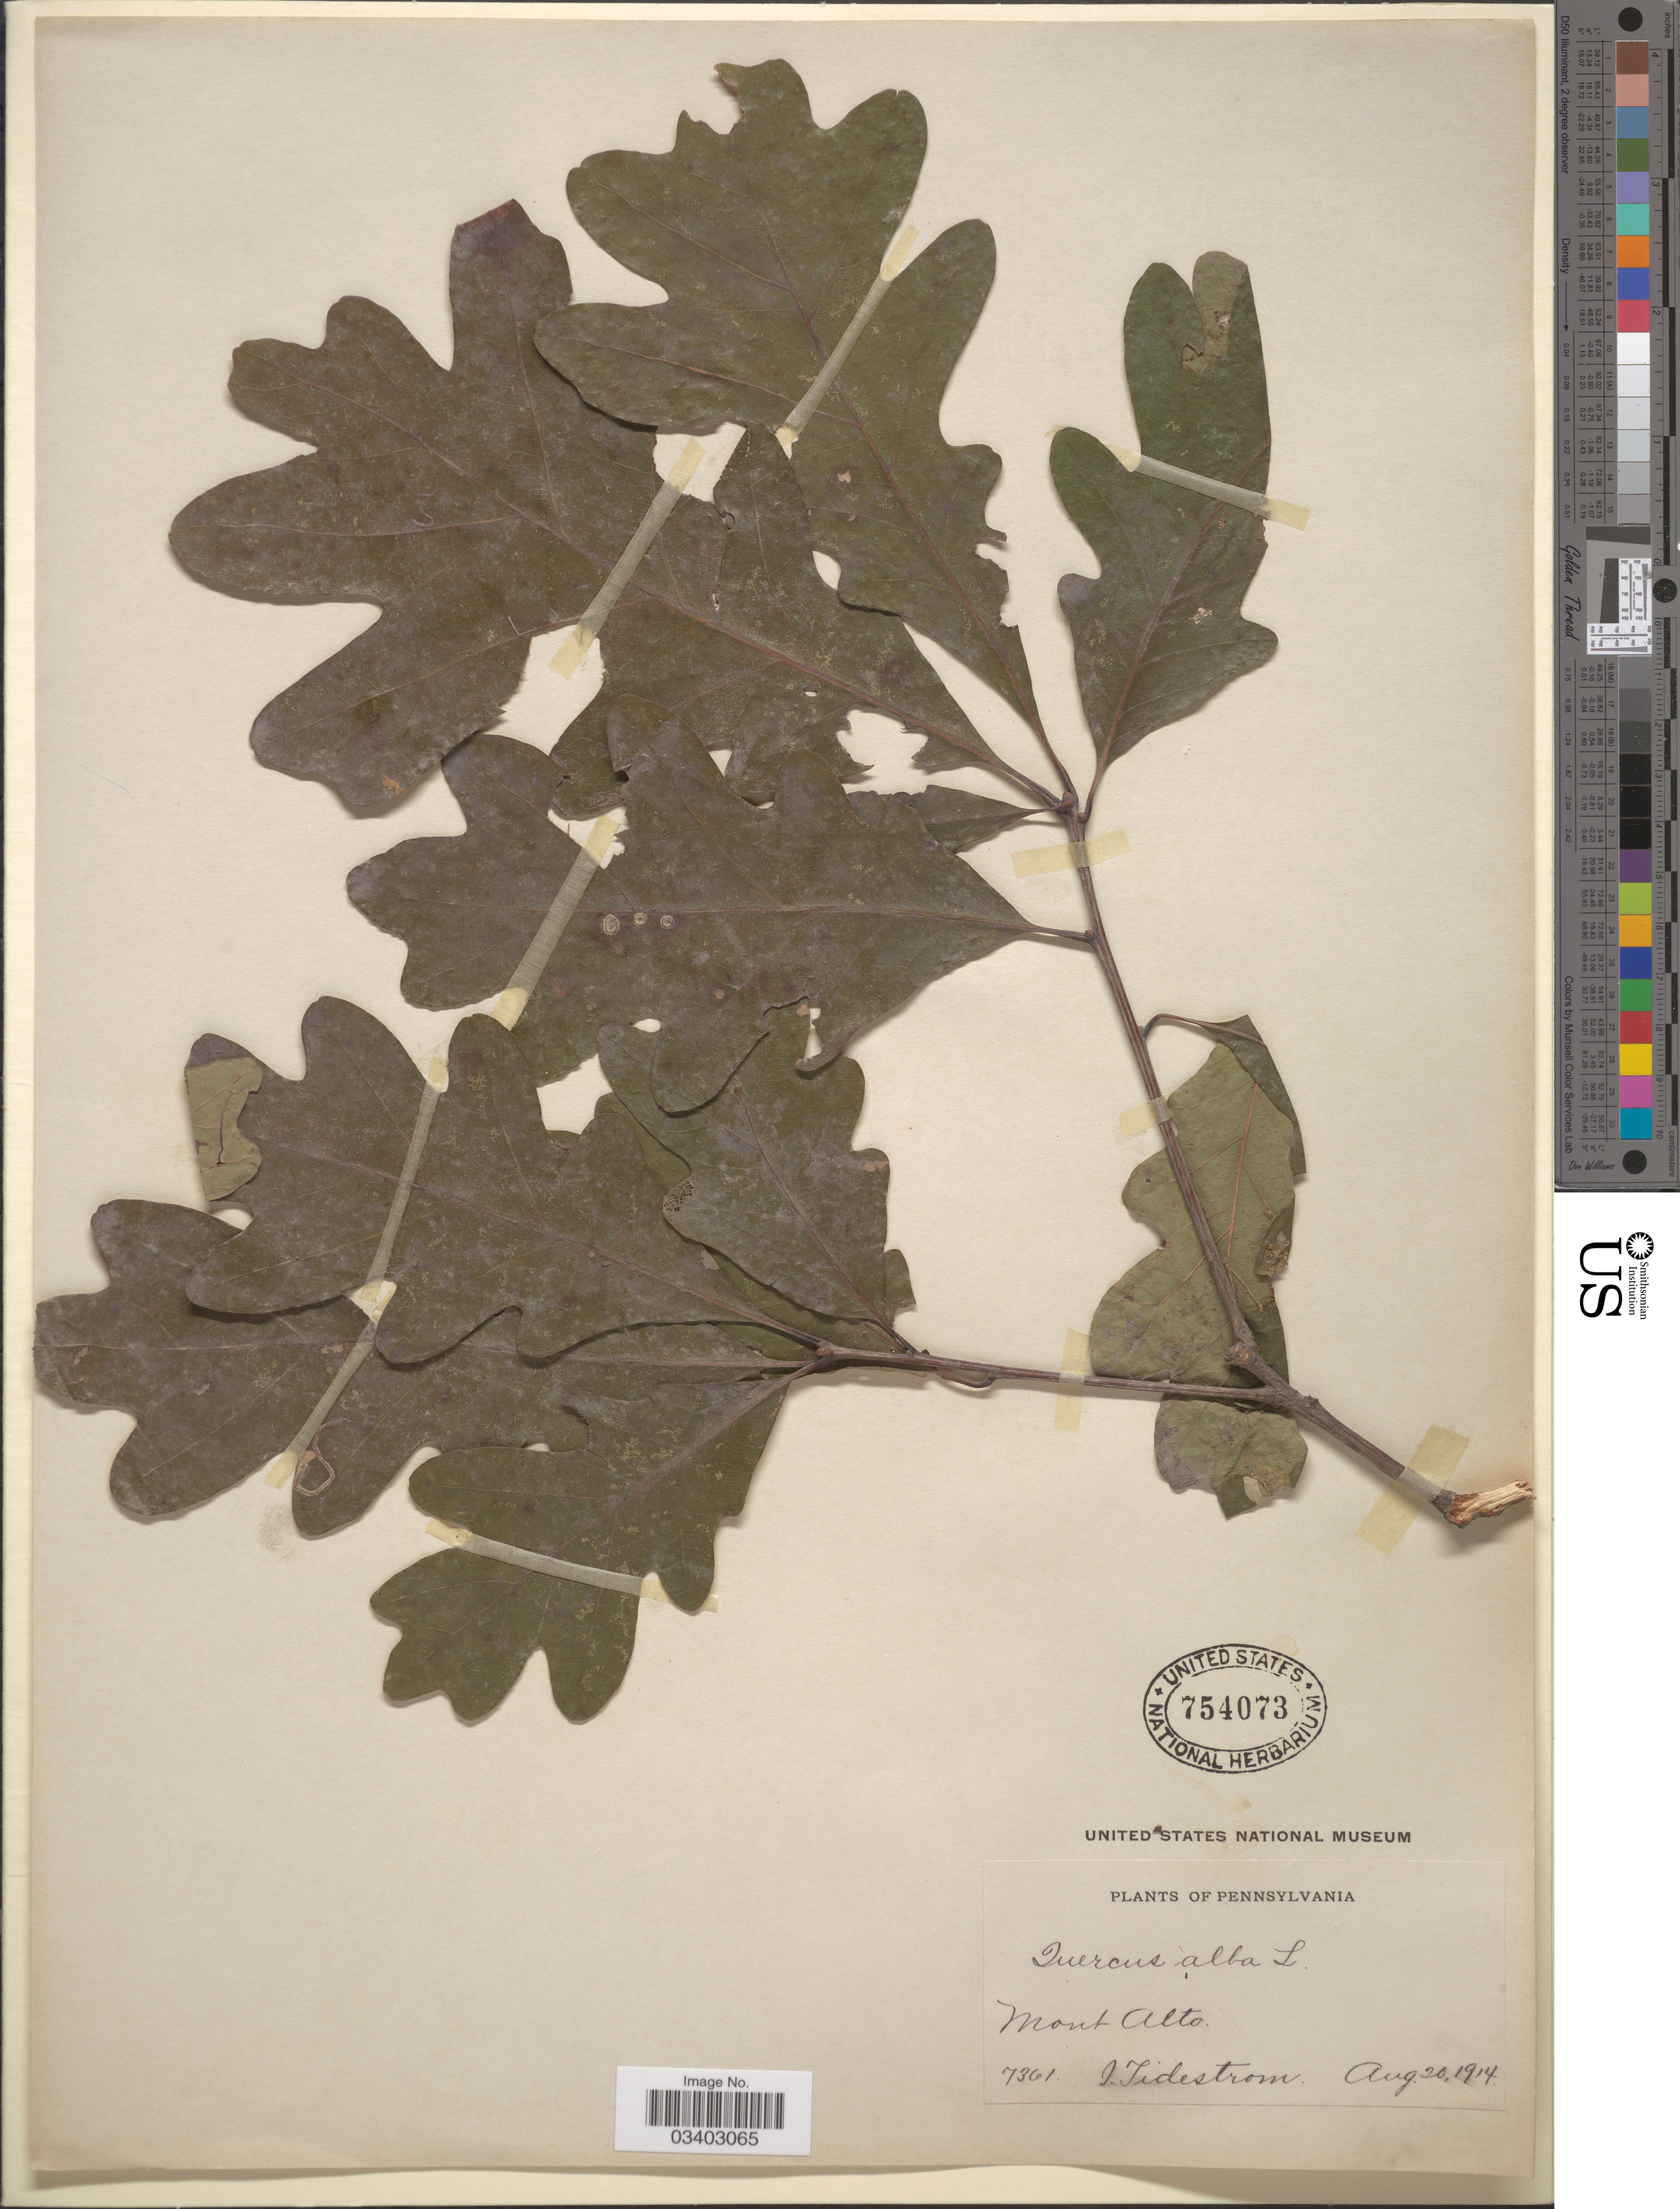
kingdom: Plantae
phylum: Tracheophyta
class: Magnoliopsida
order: Fagales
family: Fagaceae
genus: Quercus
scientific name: Quercus alba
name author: L.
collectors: I. F. Tidestrom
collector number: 7361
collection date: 1914-08-20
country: United States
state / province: Pennsylvania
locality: Mont Alto.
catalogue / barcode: US 754073